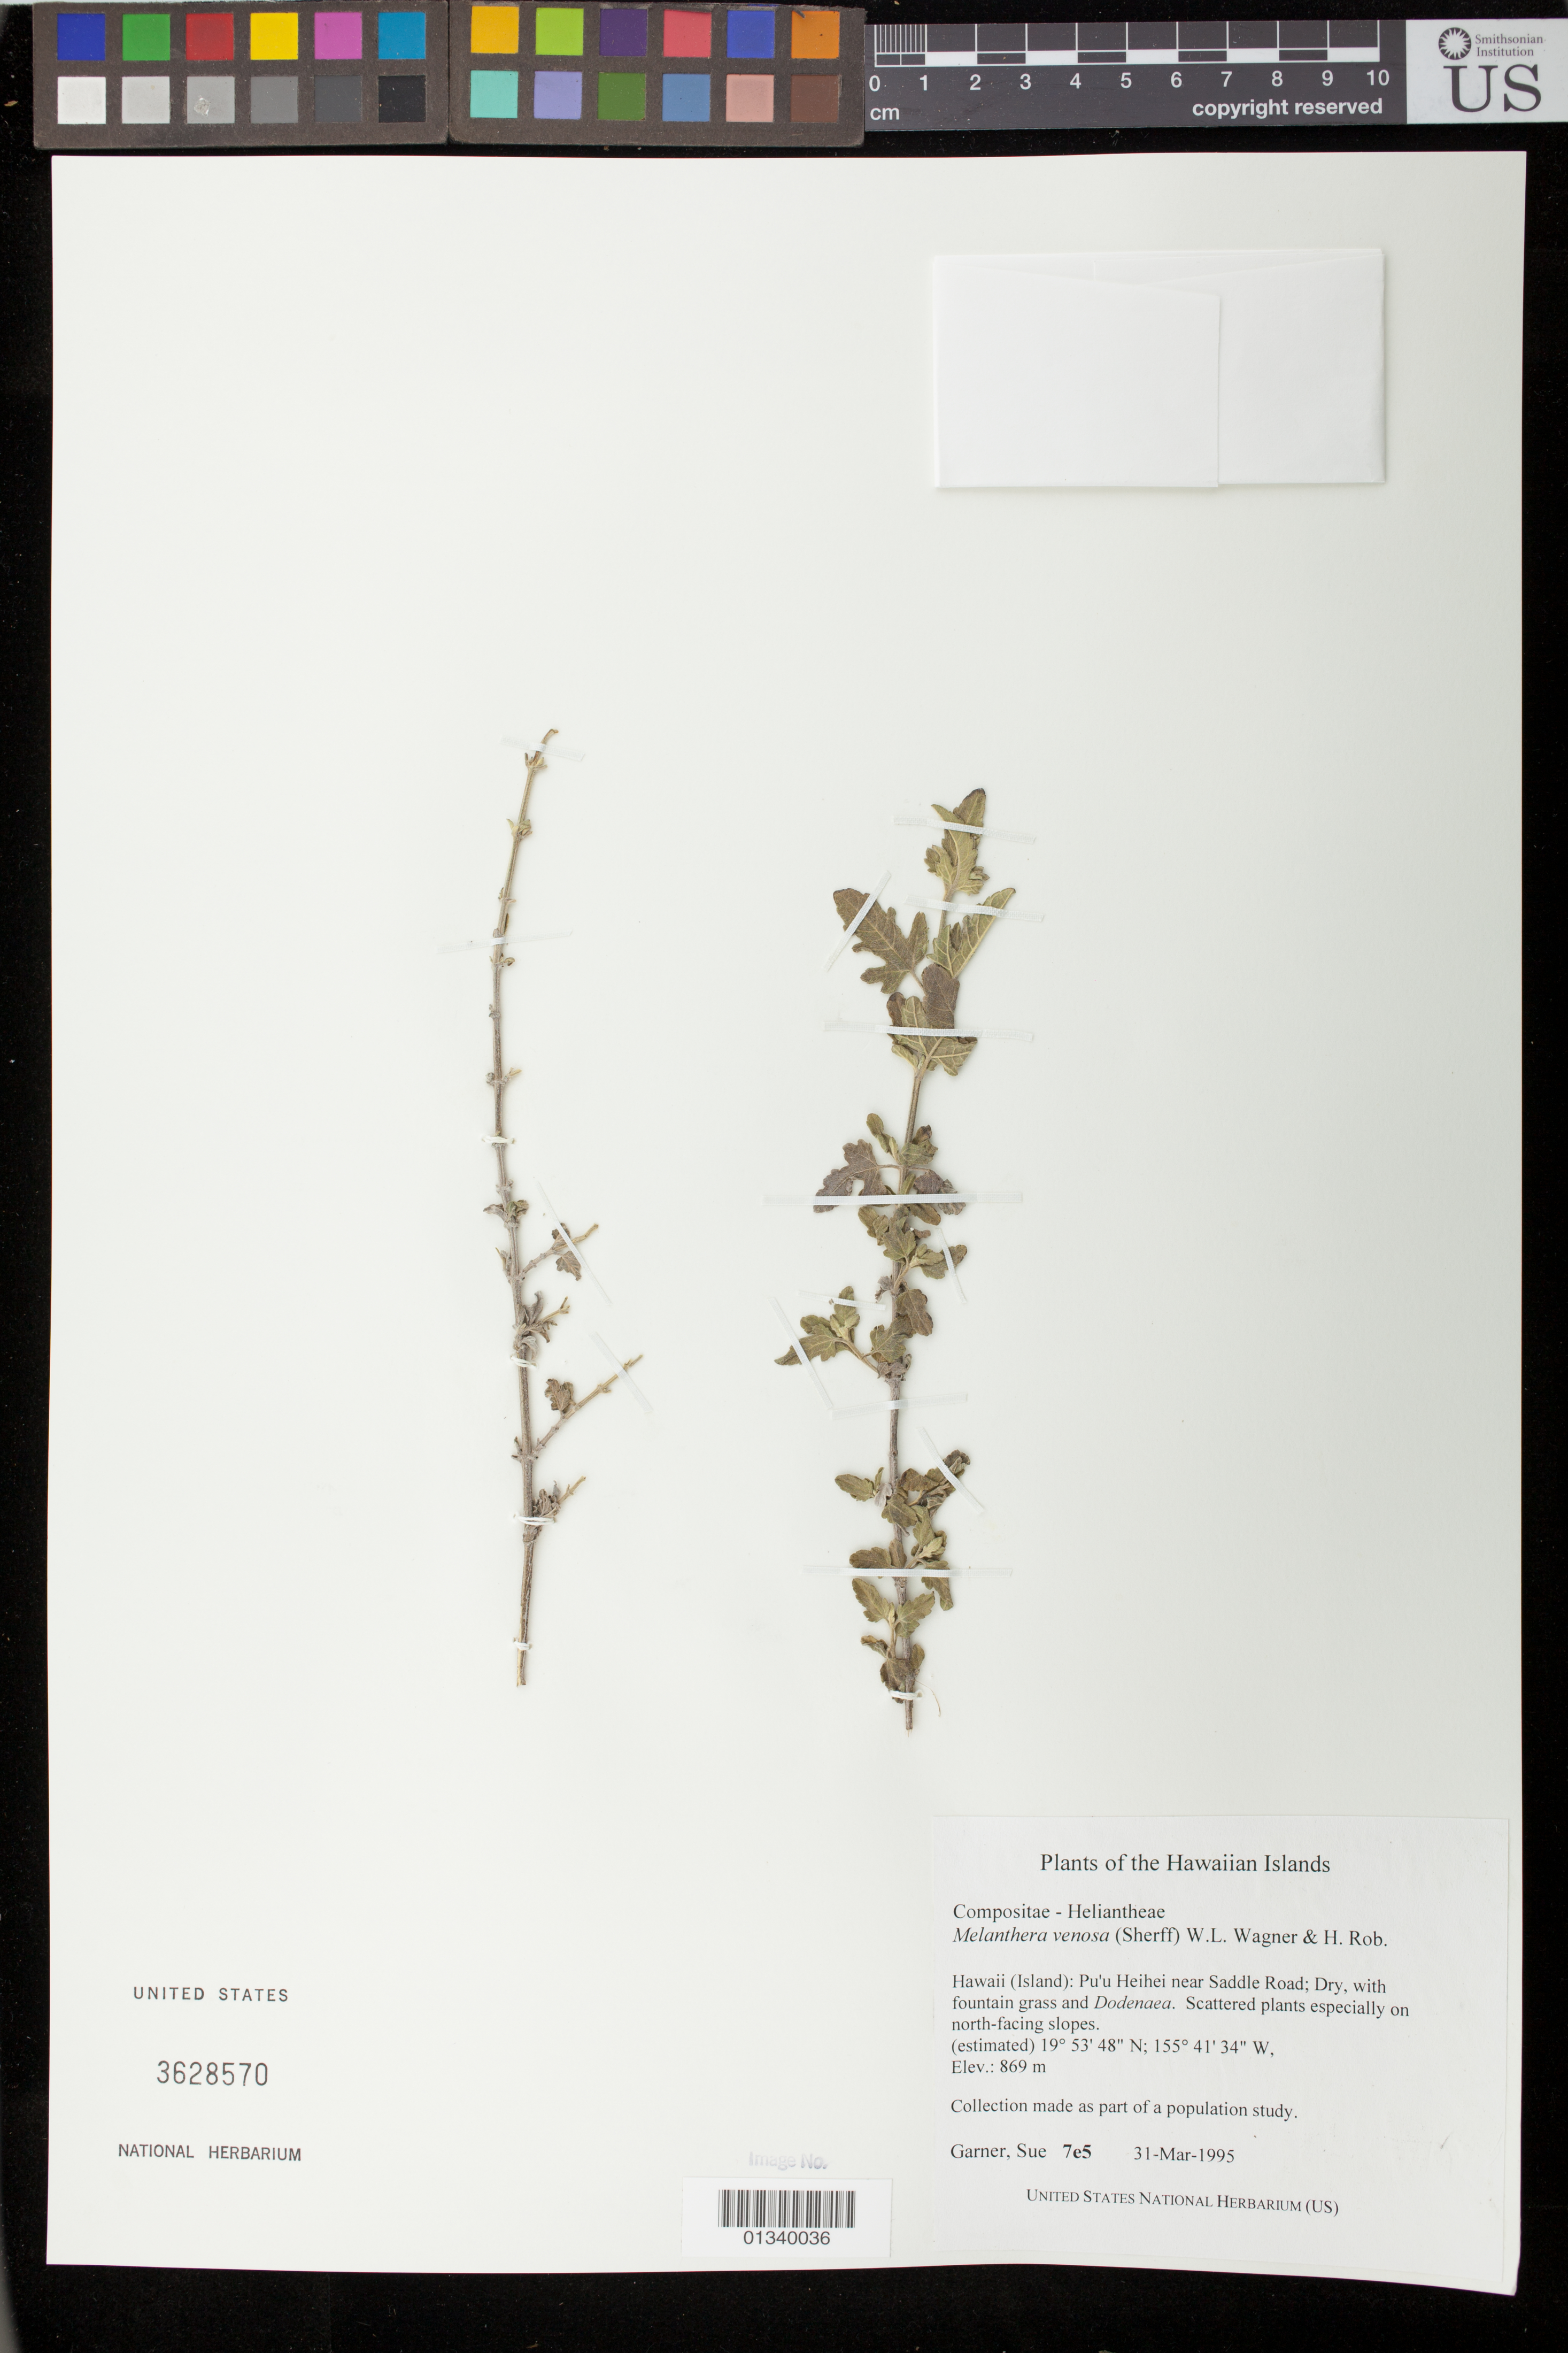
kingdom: Plantae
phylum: Tracheophyta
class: Magnoliopsida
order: Asterales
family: Asteraceae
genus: Wollastonia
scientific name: Wollastonia venosa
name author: (Sherff) Orchard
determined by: Wagner, W. L., (BOT), Smithsonian Institution - National Museum of Natural History (UNITED STATES)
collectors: S. Garner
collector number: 7e5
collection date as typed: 31 March 1995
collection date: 1995-03-31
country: United States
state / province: Hawaii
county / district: Hawaii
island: Hawaii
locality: Pu'u Heihei near Saddle Road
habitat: Dry with fountain grass and Dodenaea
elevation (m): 869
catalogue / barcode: US 3628570